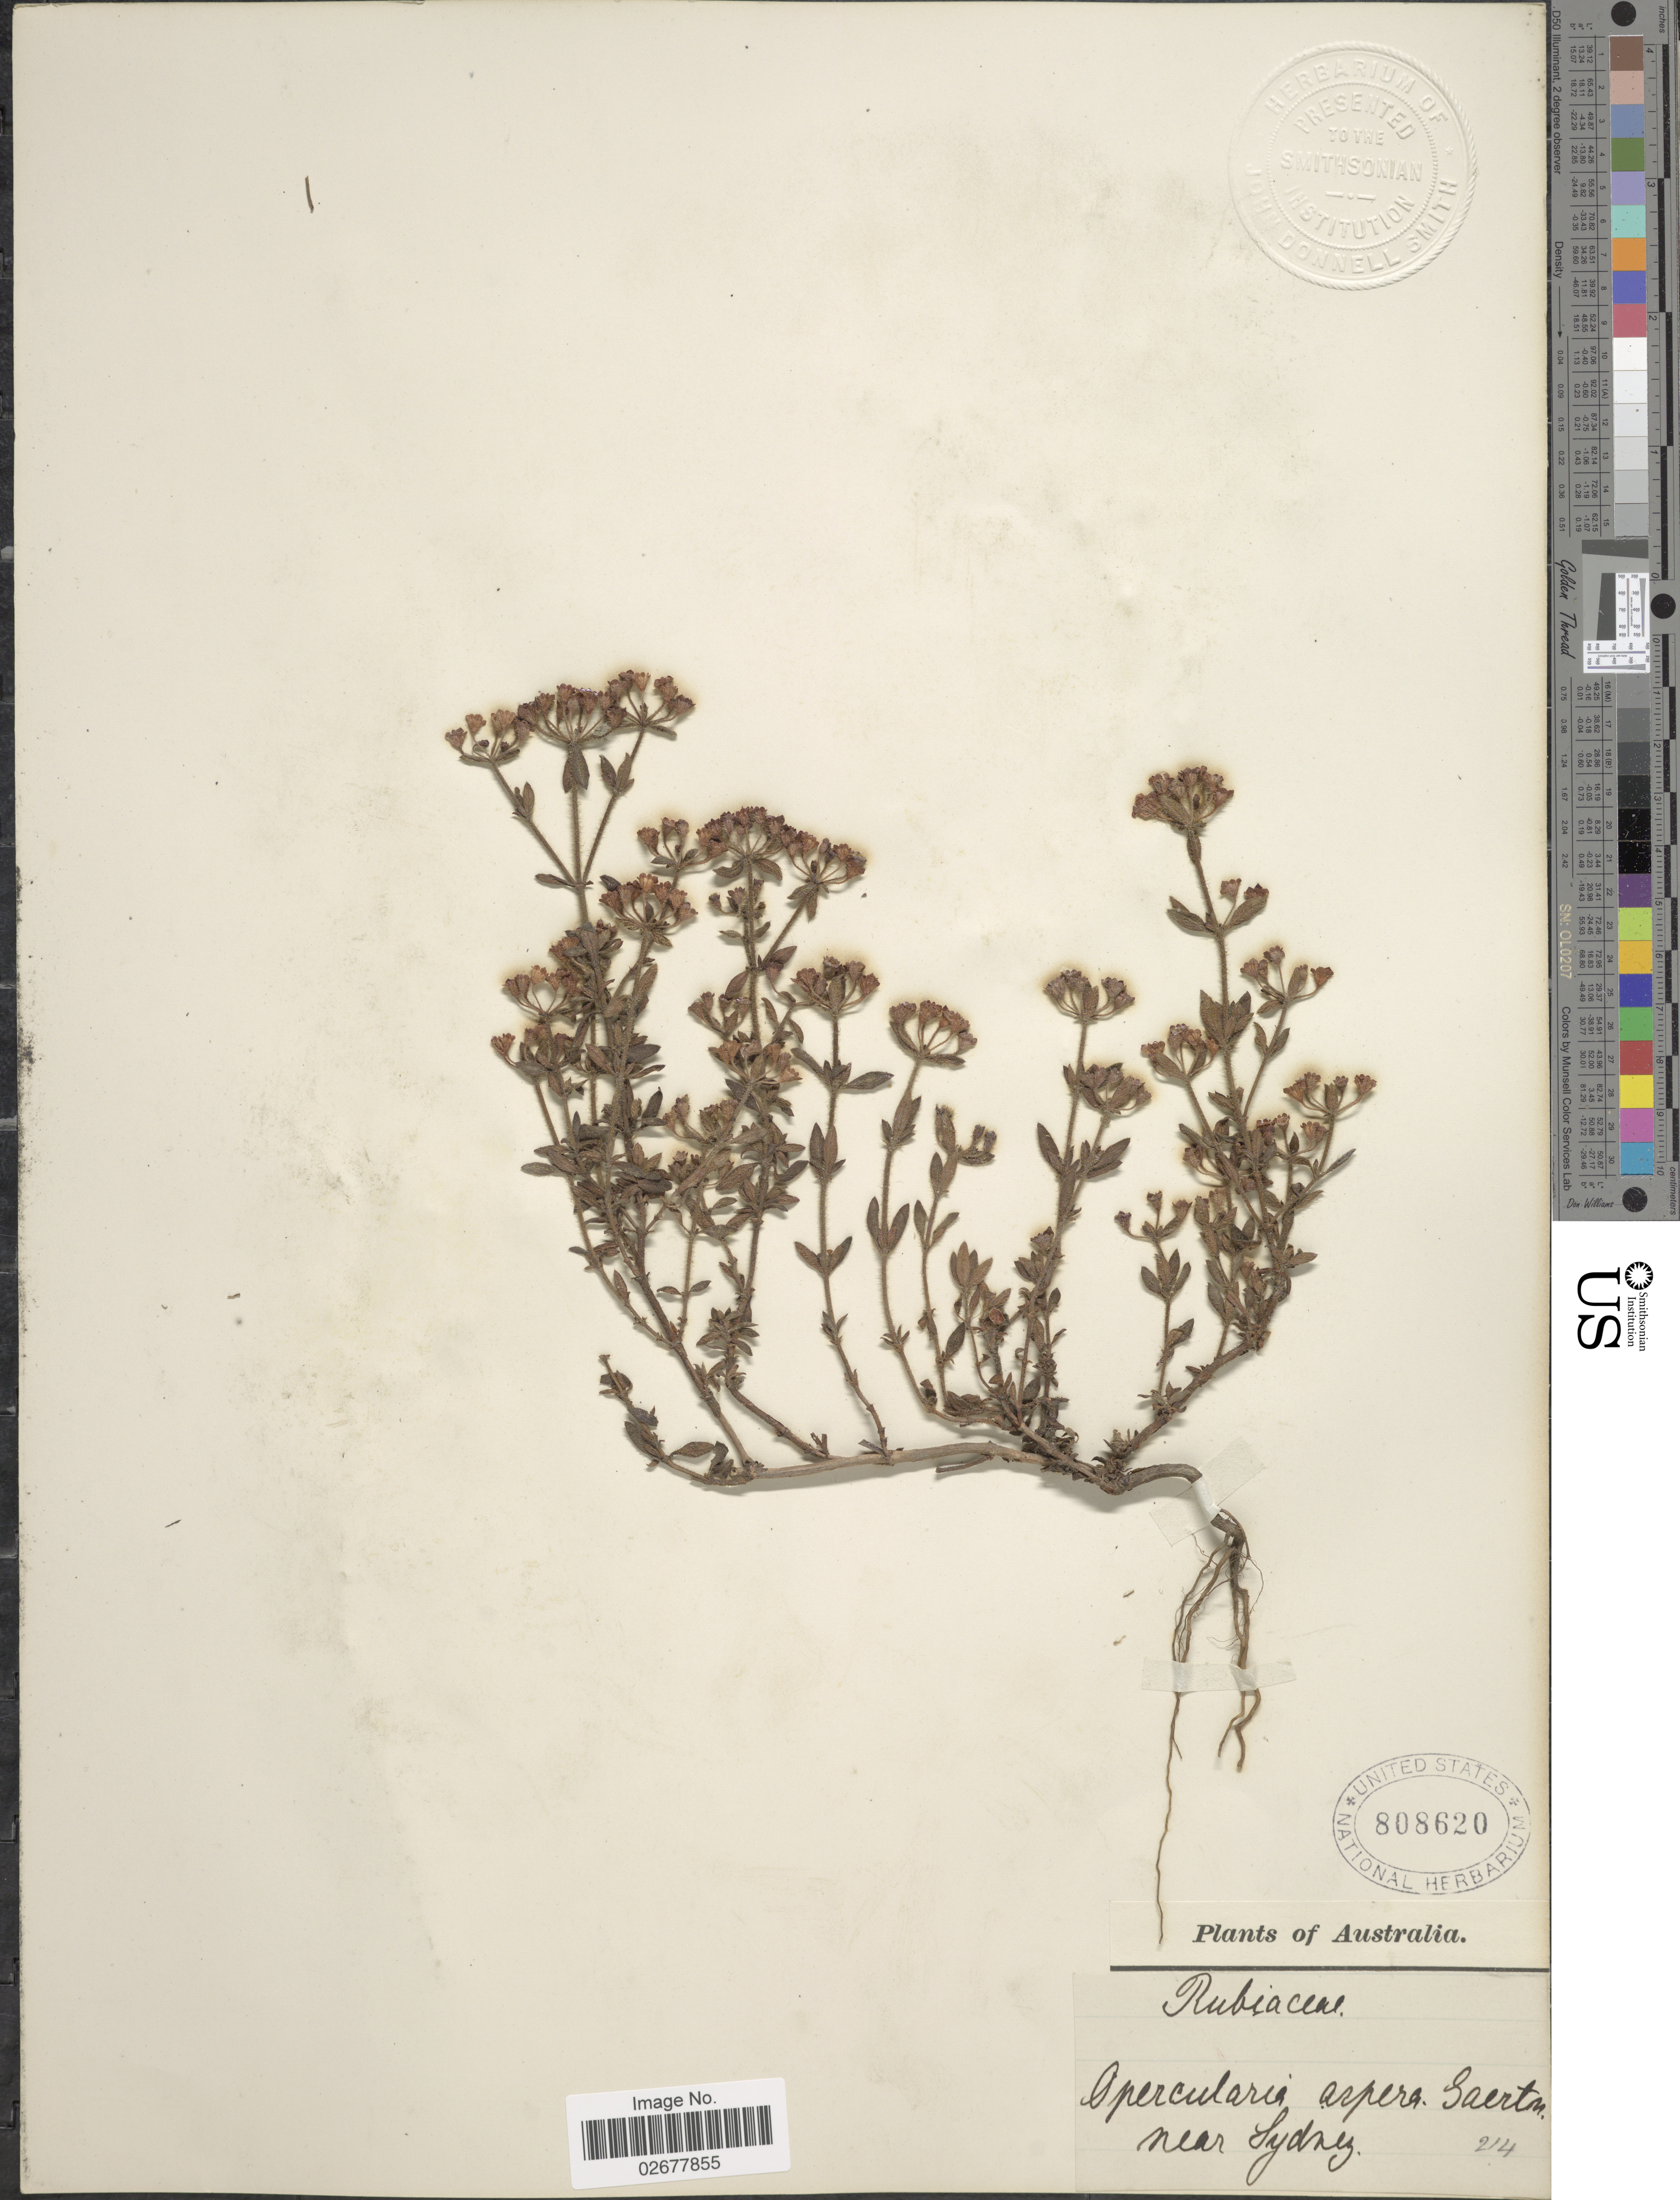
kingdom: Plantae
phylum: Tracheophyta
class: Magnoliopsida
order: Gentianales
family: Rubiaceae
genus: Opercularia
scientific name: Opercularia aspera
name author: Gaertn.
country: Australia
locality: Near Sydney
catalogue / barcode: US 808620